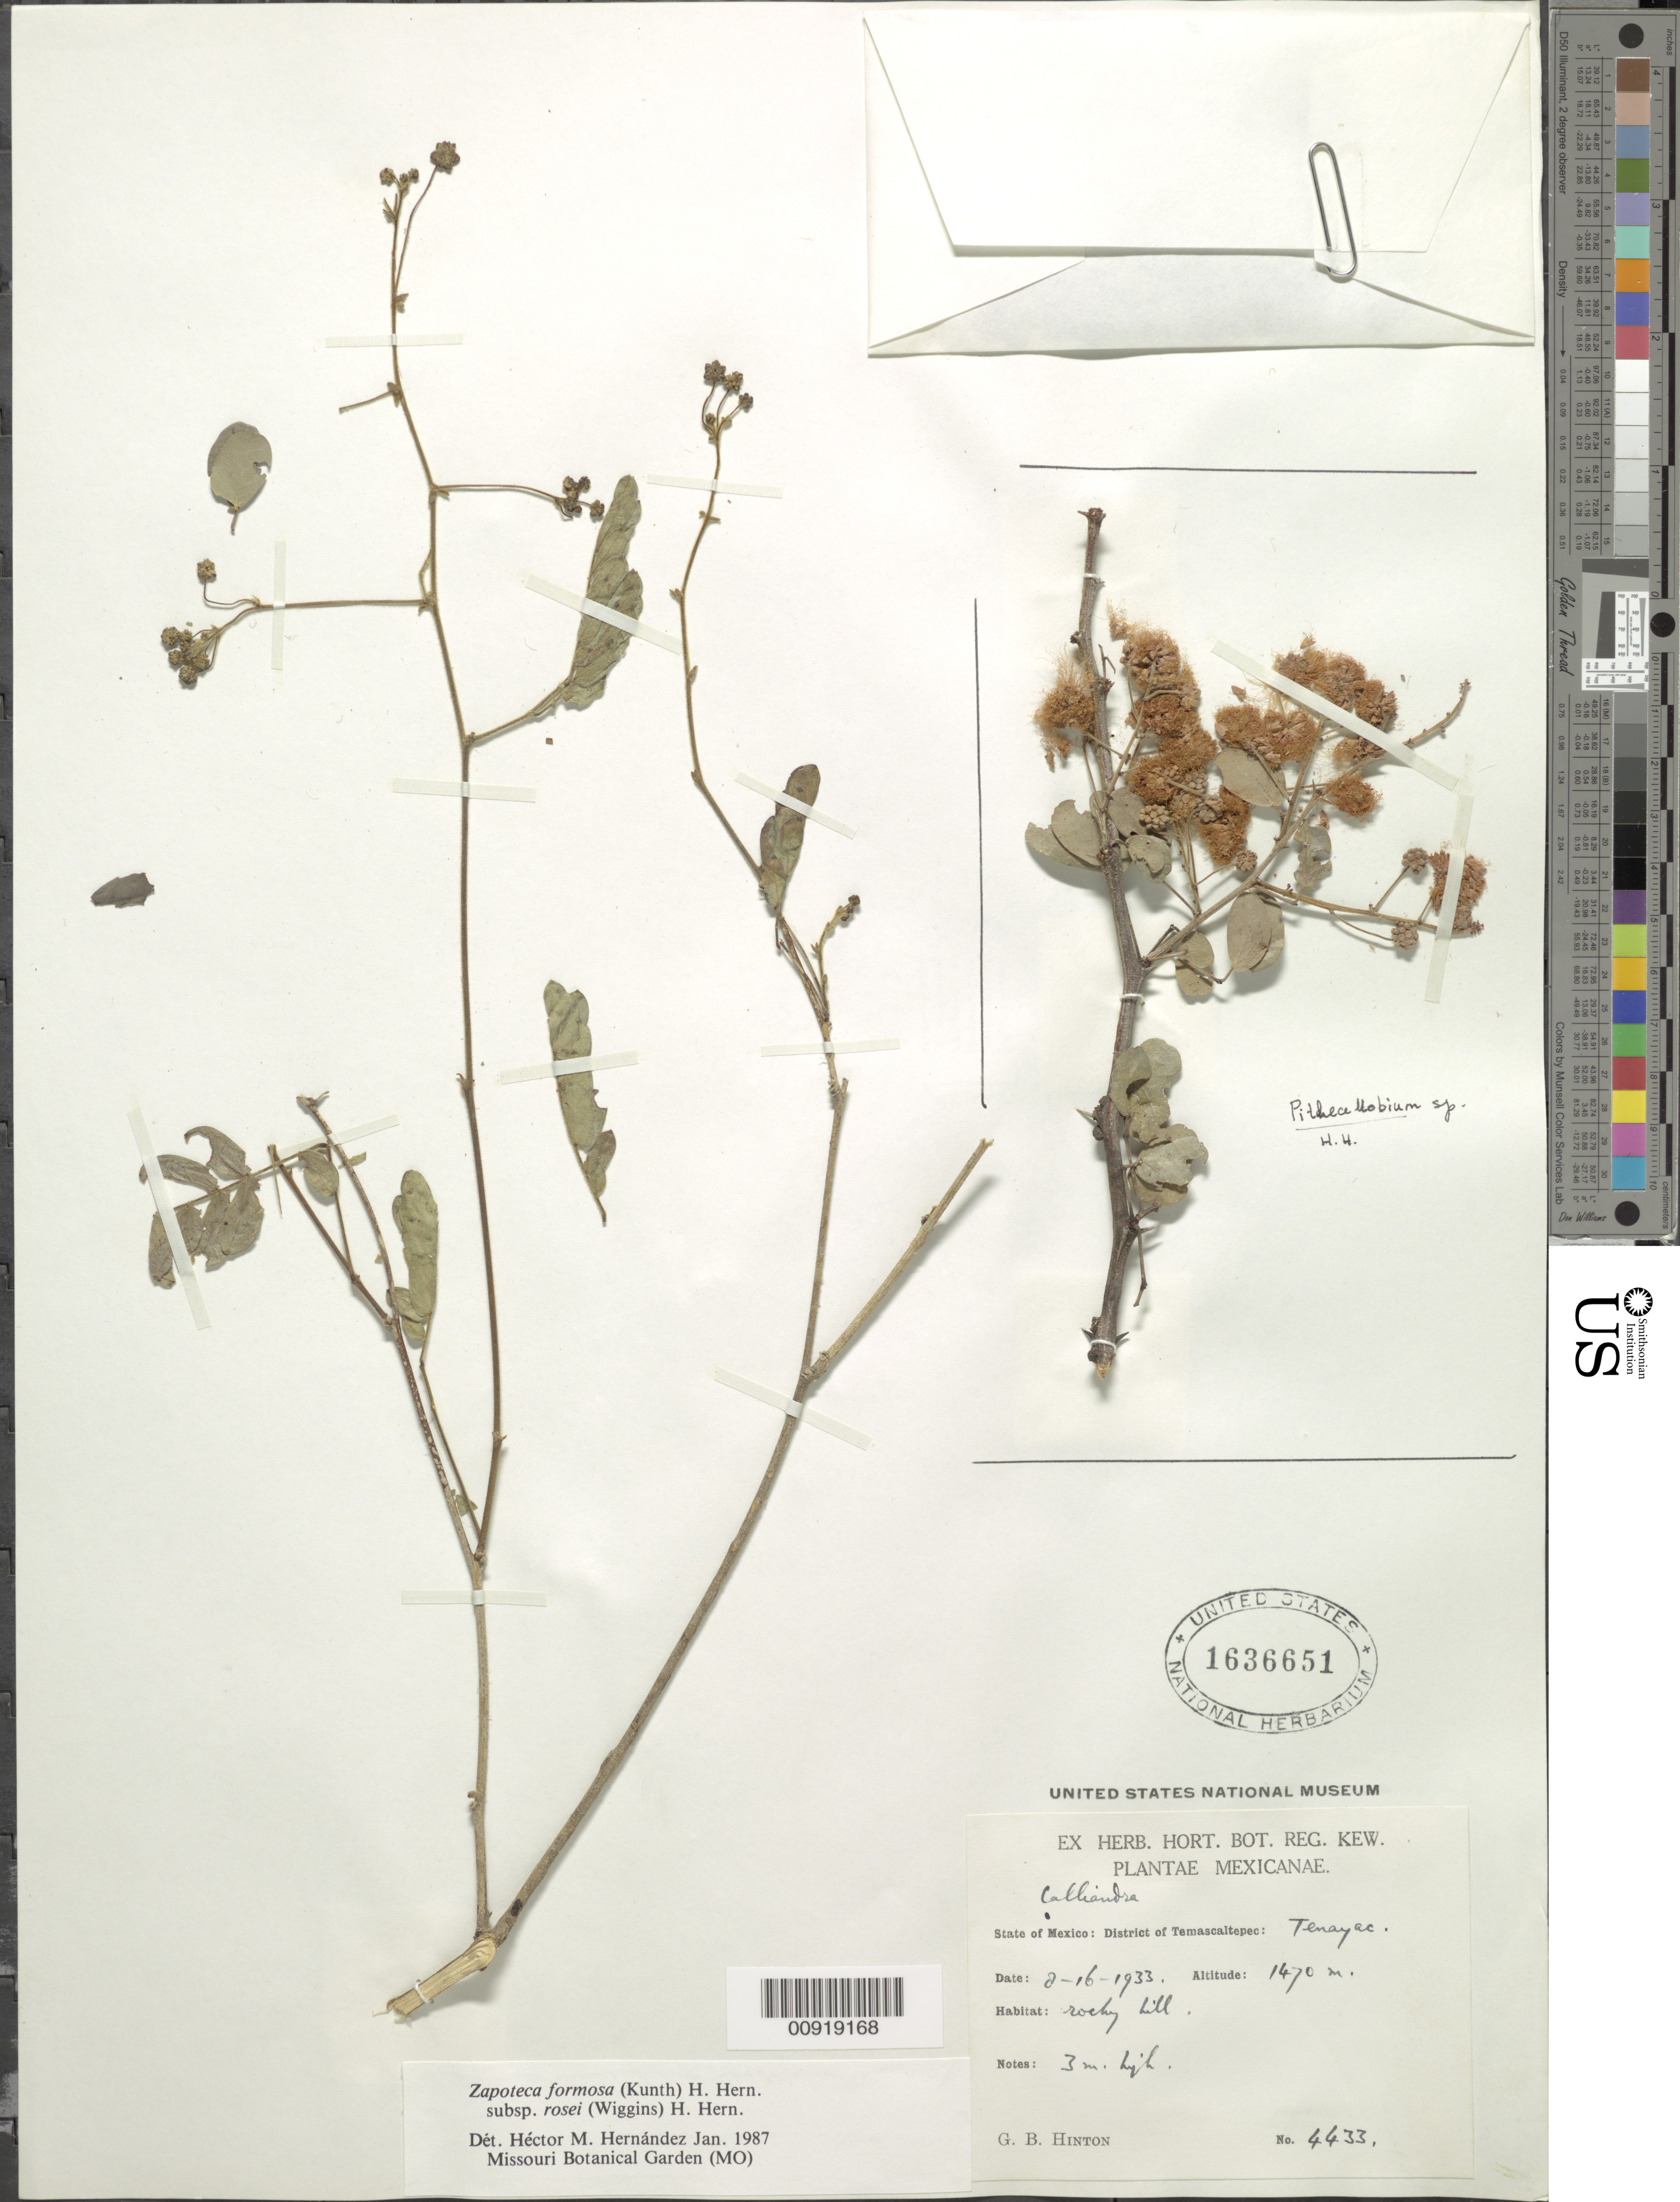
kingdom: Plantae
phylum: Tracheophyta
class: Magnoliopsida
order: Fabales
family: Fabaceae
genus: Zapoteca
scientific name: Zapoteca formosa subsp. rosei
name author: (Wiggins) H.M. Hern.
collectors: G. B. Hinton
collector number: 4433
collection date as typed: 16 Aug 1933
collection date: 1933-08-16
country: Mexico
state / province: México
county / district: Temascaltepec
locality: State of Mexico: District of Temascaltepec: Tenayac.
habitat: Rocky hill.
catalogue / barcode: US 1636651